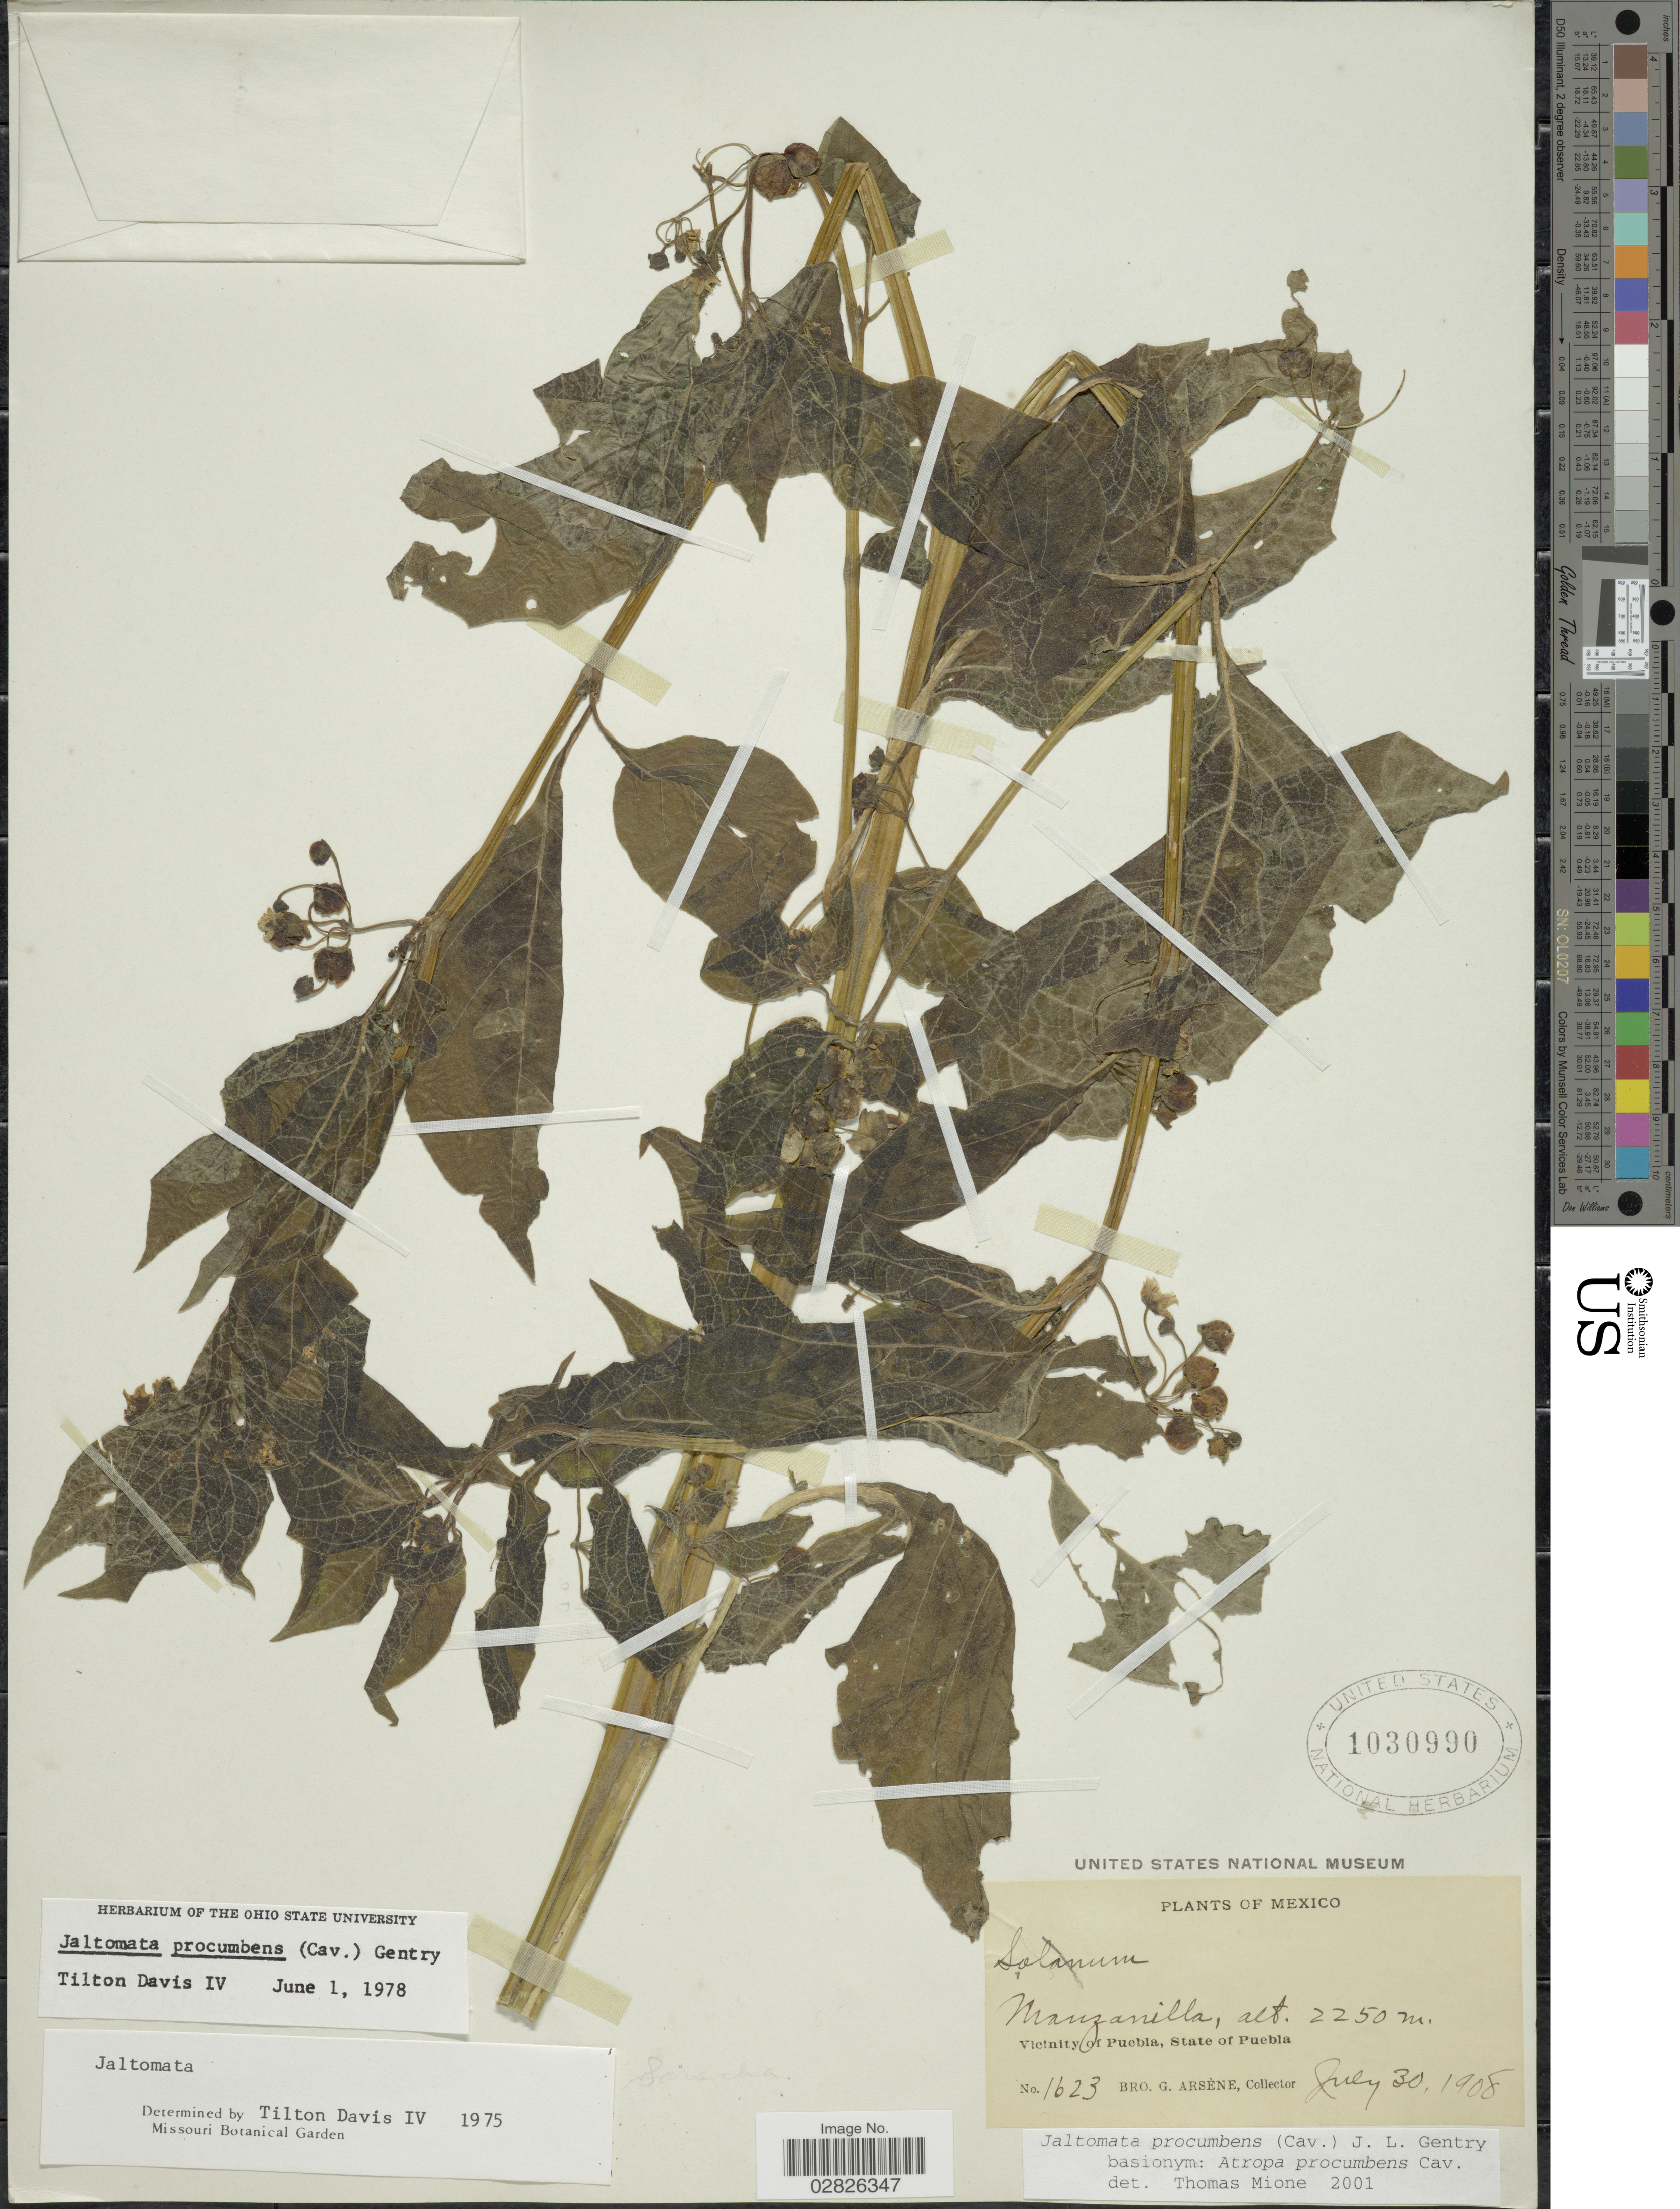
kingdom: Plantae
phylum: Tracheophyta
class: Magnoliopsida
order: Solanales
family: Solanaceae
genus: Jaltomata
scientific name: Jaltomata procumbens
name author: (Cav.) J.L. Gentry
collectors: Bro. G. Arsène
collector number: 1623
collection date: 1908-07-30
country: Mexico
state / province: Puebla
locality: Manzanilla. Vicinity of Puebla.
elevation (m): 2250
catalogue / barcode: US 1030990